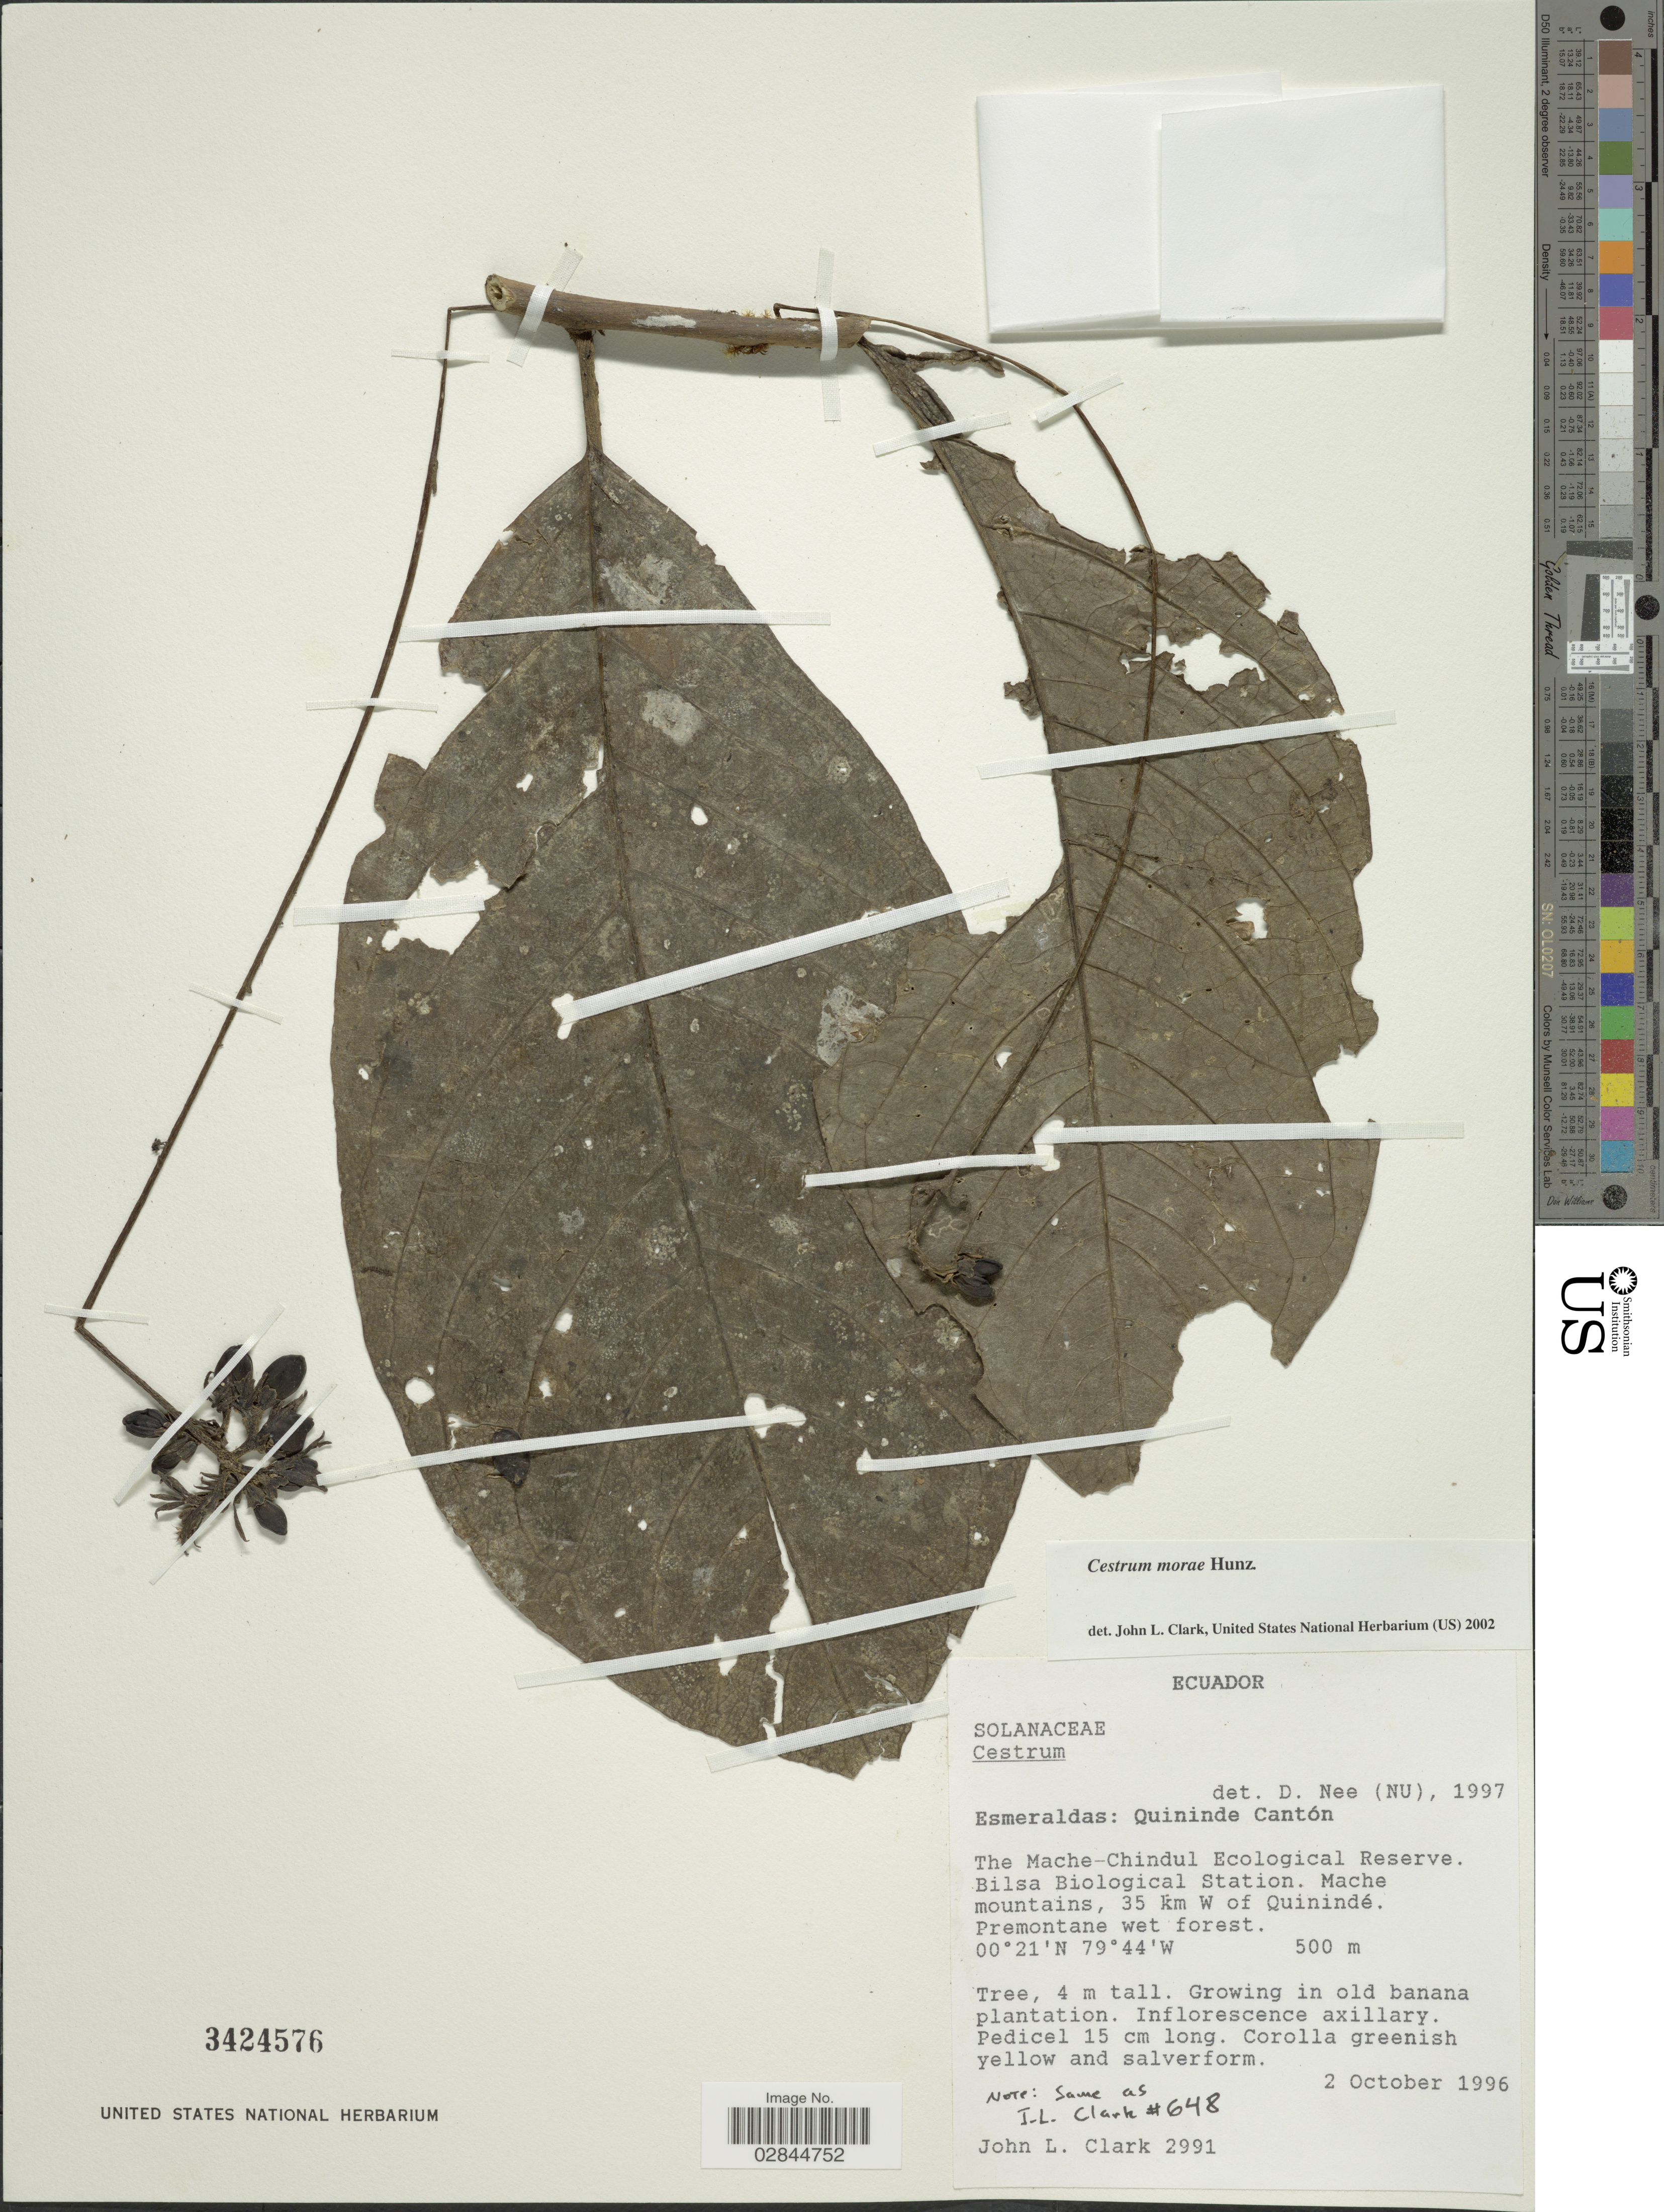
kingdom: Plantae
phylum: Tracheophyta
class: Magnoliopsida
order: Solanales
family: Solanaceae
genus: Cestrum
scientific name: Cestrum morae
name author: Hunz.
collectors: J. L. Clark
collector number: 2991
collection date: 1996-10-02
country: Ecuador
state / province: Esmeraldas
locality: Quininde Cantón. The Mache-Chindul Ecological Reserve. Bilsa Biological Station. Mache mountains, 35 km W of Quinínde.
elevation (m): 500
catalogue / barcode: US 3424576